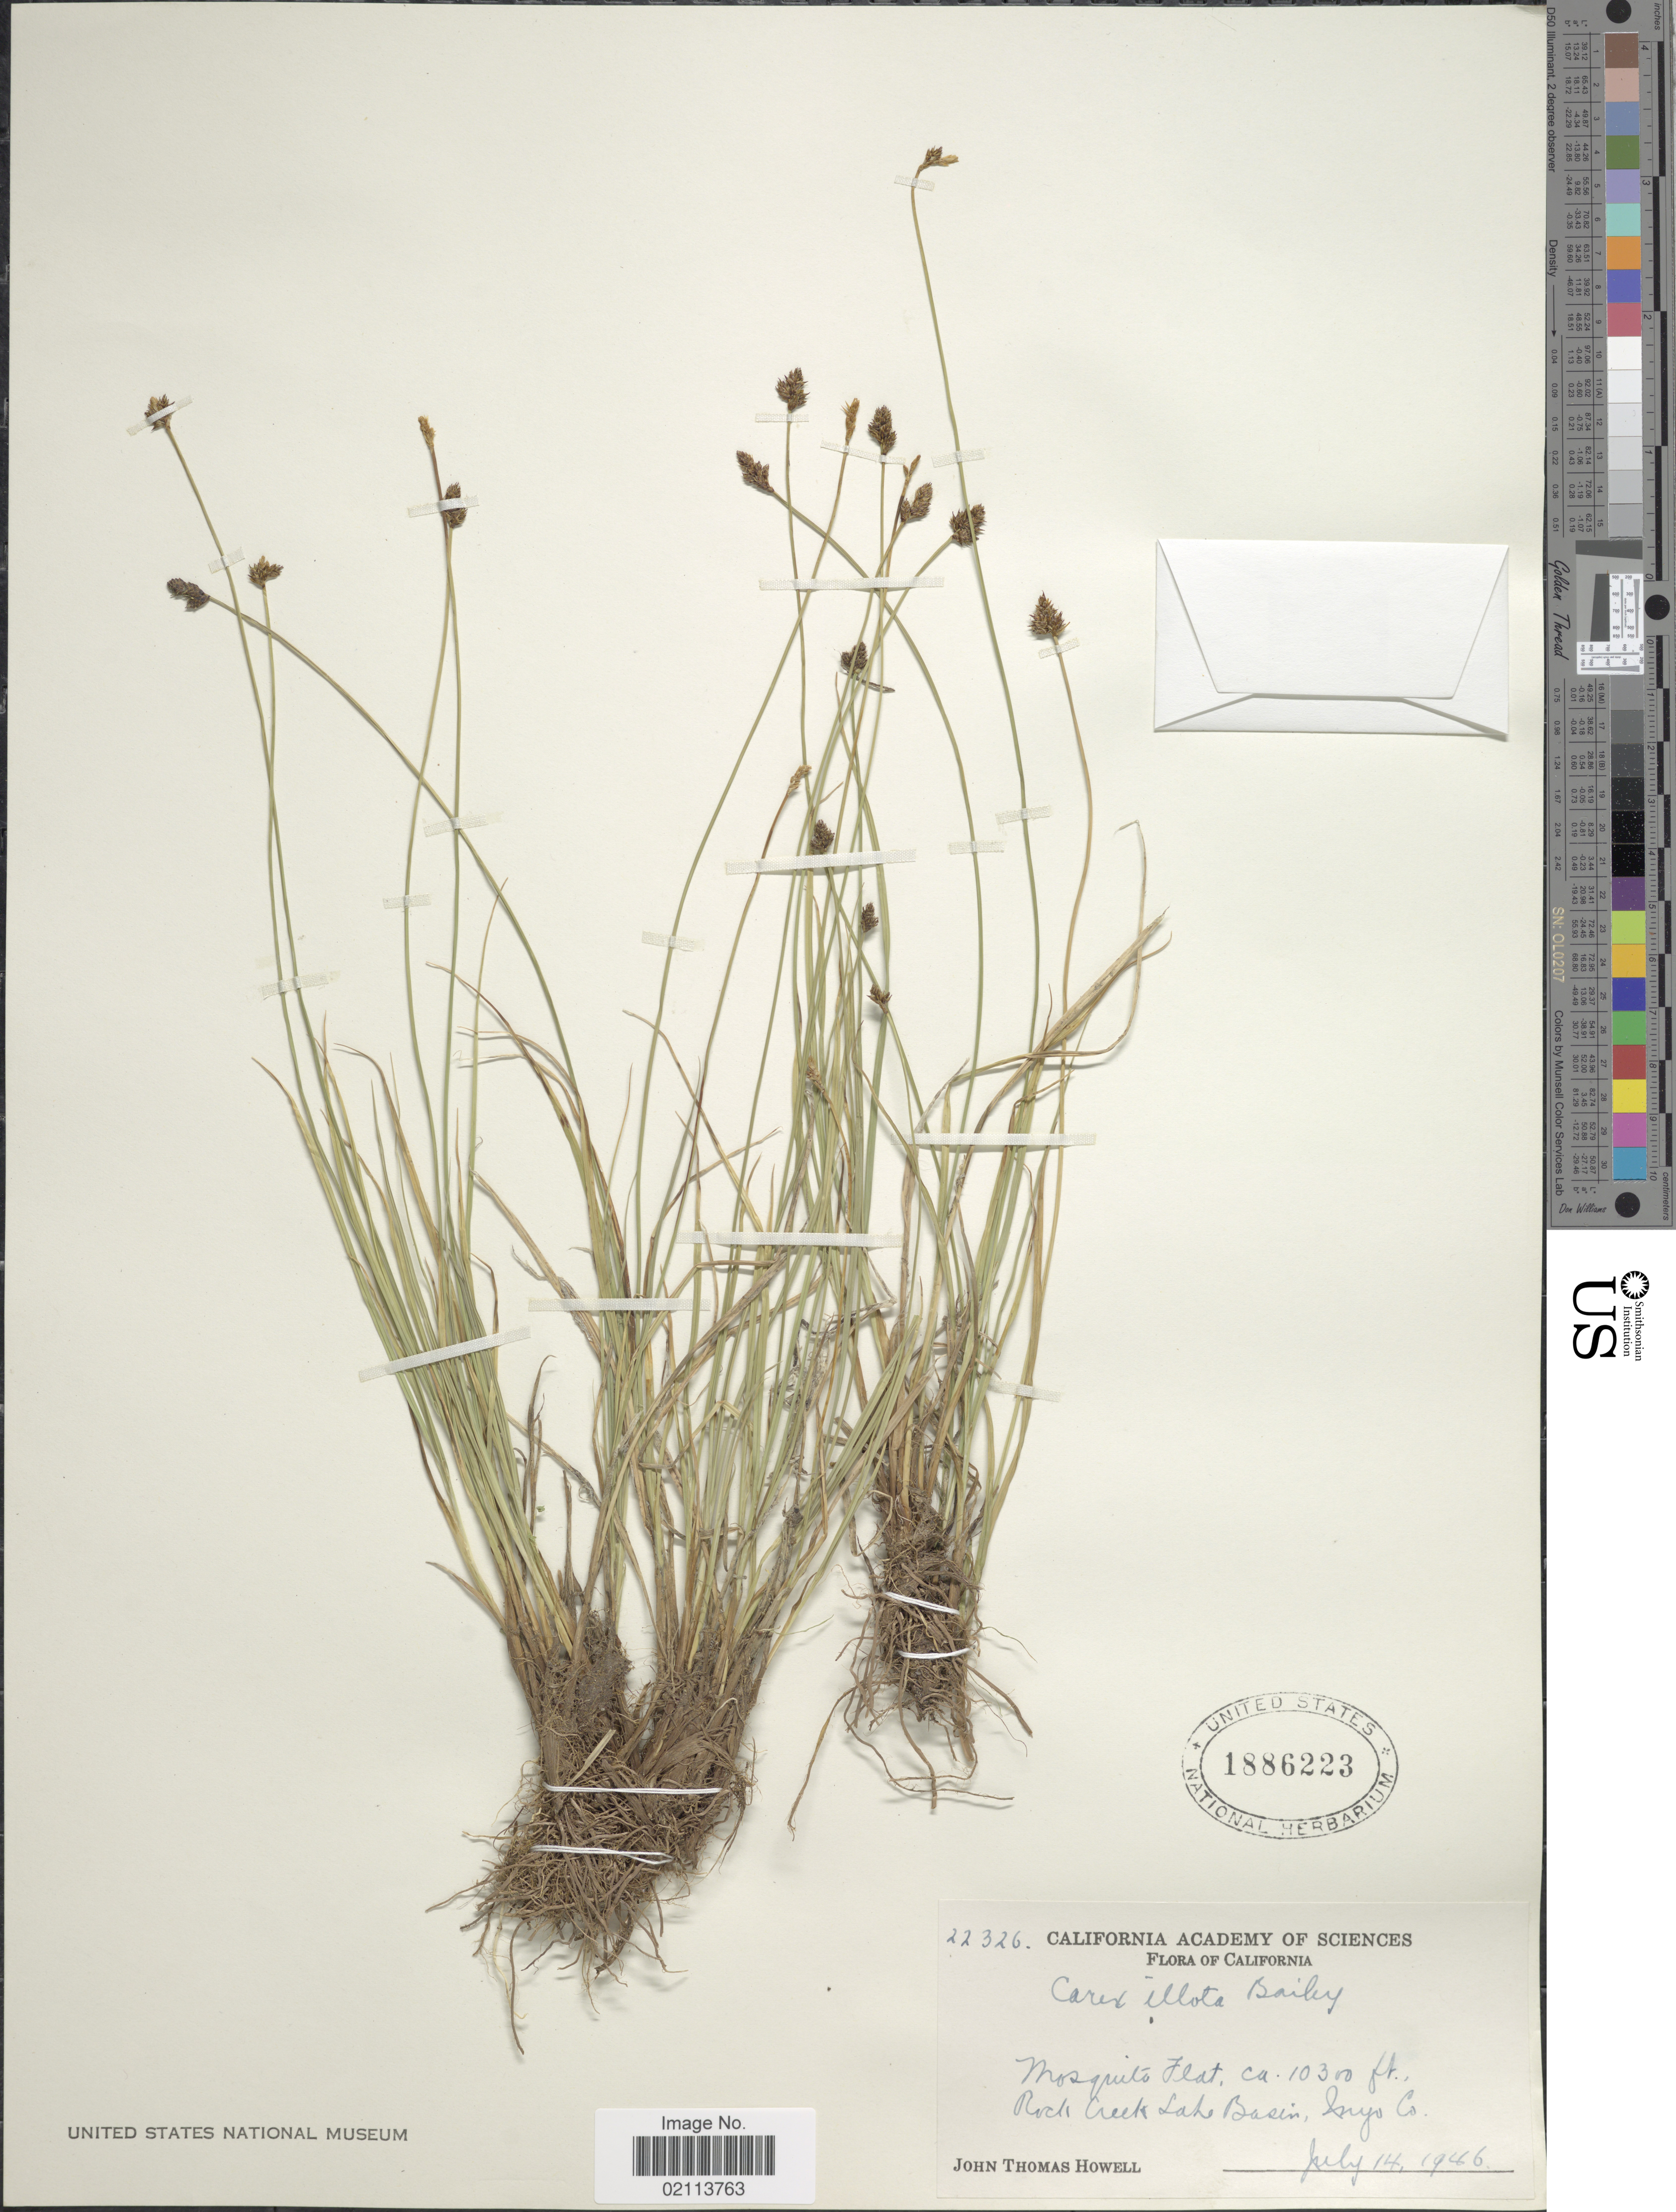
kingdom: Plantae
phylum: Tracheophyta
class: Liliopsida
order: Poales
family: Cyperaceae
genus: Carex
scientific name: Carex illota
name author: L.H. Bailey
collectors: J. T. Howell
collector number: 22326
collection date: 1946-07-14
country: United States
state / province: California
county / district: Inyo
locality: Mosquito Flat, Rock Creek Lake Basin, Inyo Co.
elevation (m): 3139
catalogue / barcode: US 1886223